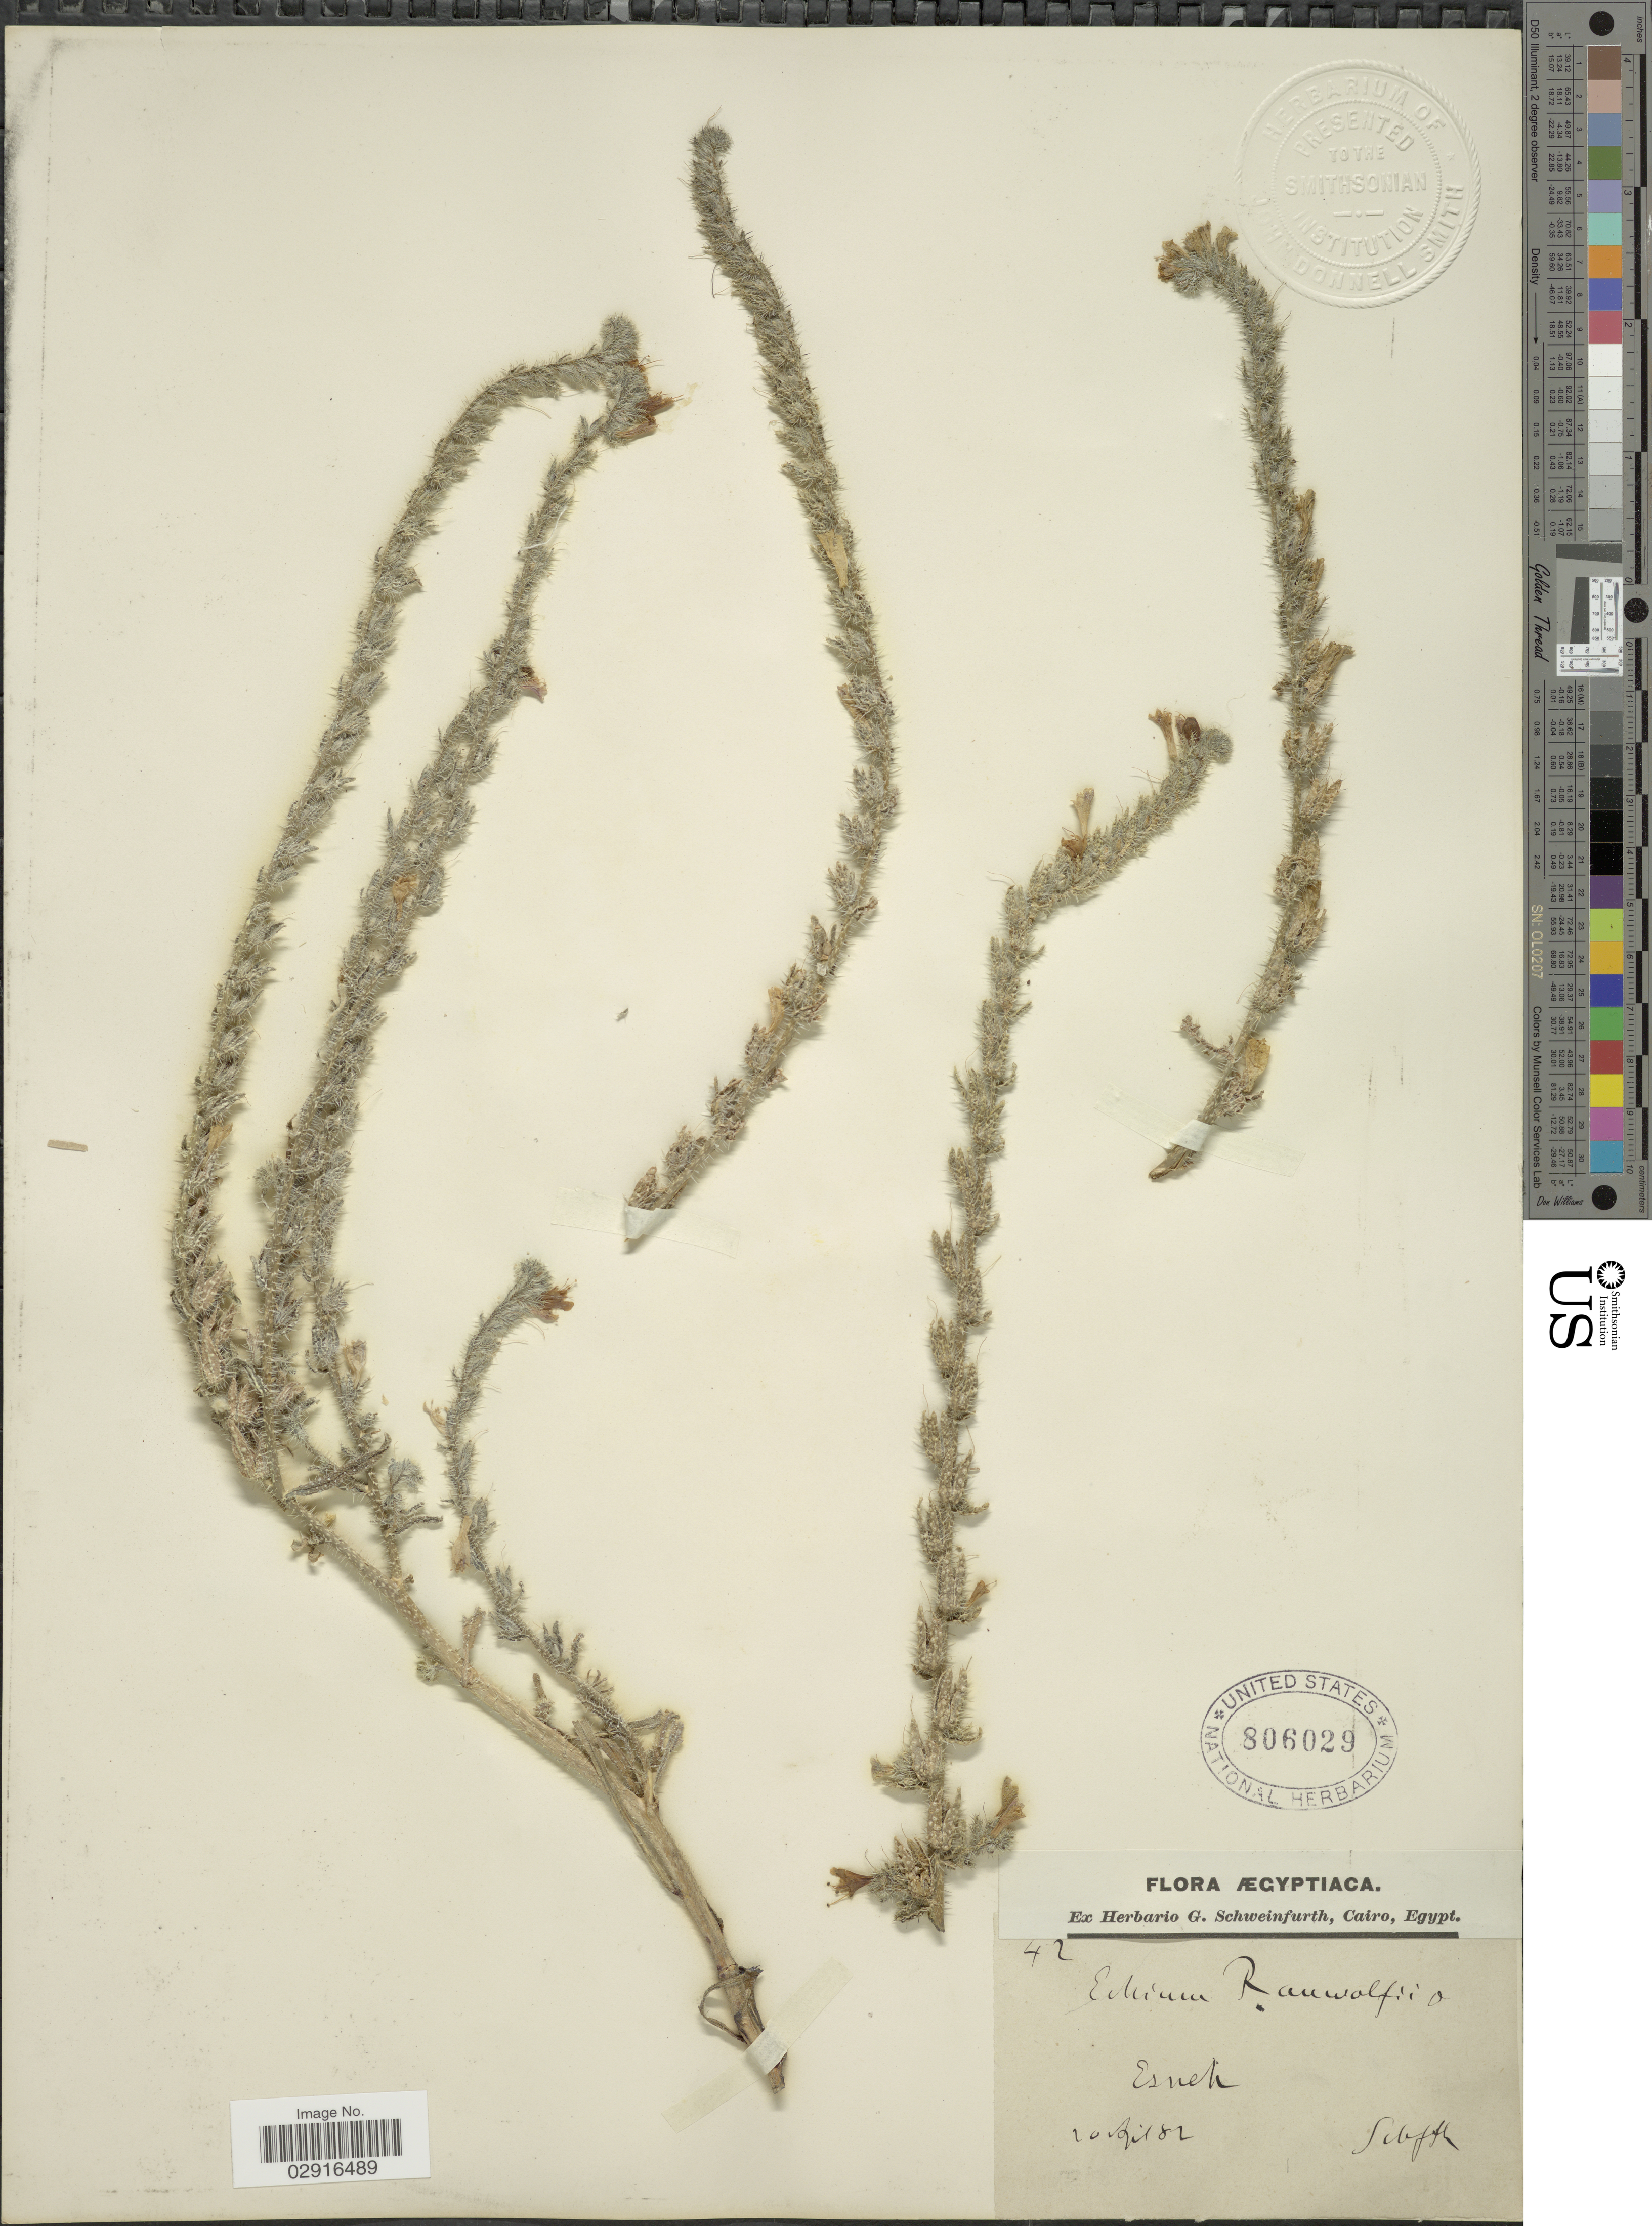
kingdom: Plantae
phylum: Tracheophyta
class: Magnoliopsida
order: Boraginales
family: Boraginaceae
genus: Echium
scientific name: Echium rauwolfii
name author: Delile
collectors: G. A. Schweinfurth (herbarium)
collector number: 42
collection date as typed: Transcribed d/m/y: 10/4/82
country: Egypt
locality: Esneh.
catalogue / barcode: US 806029